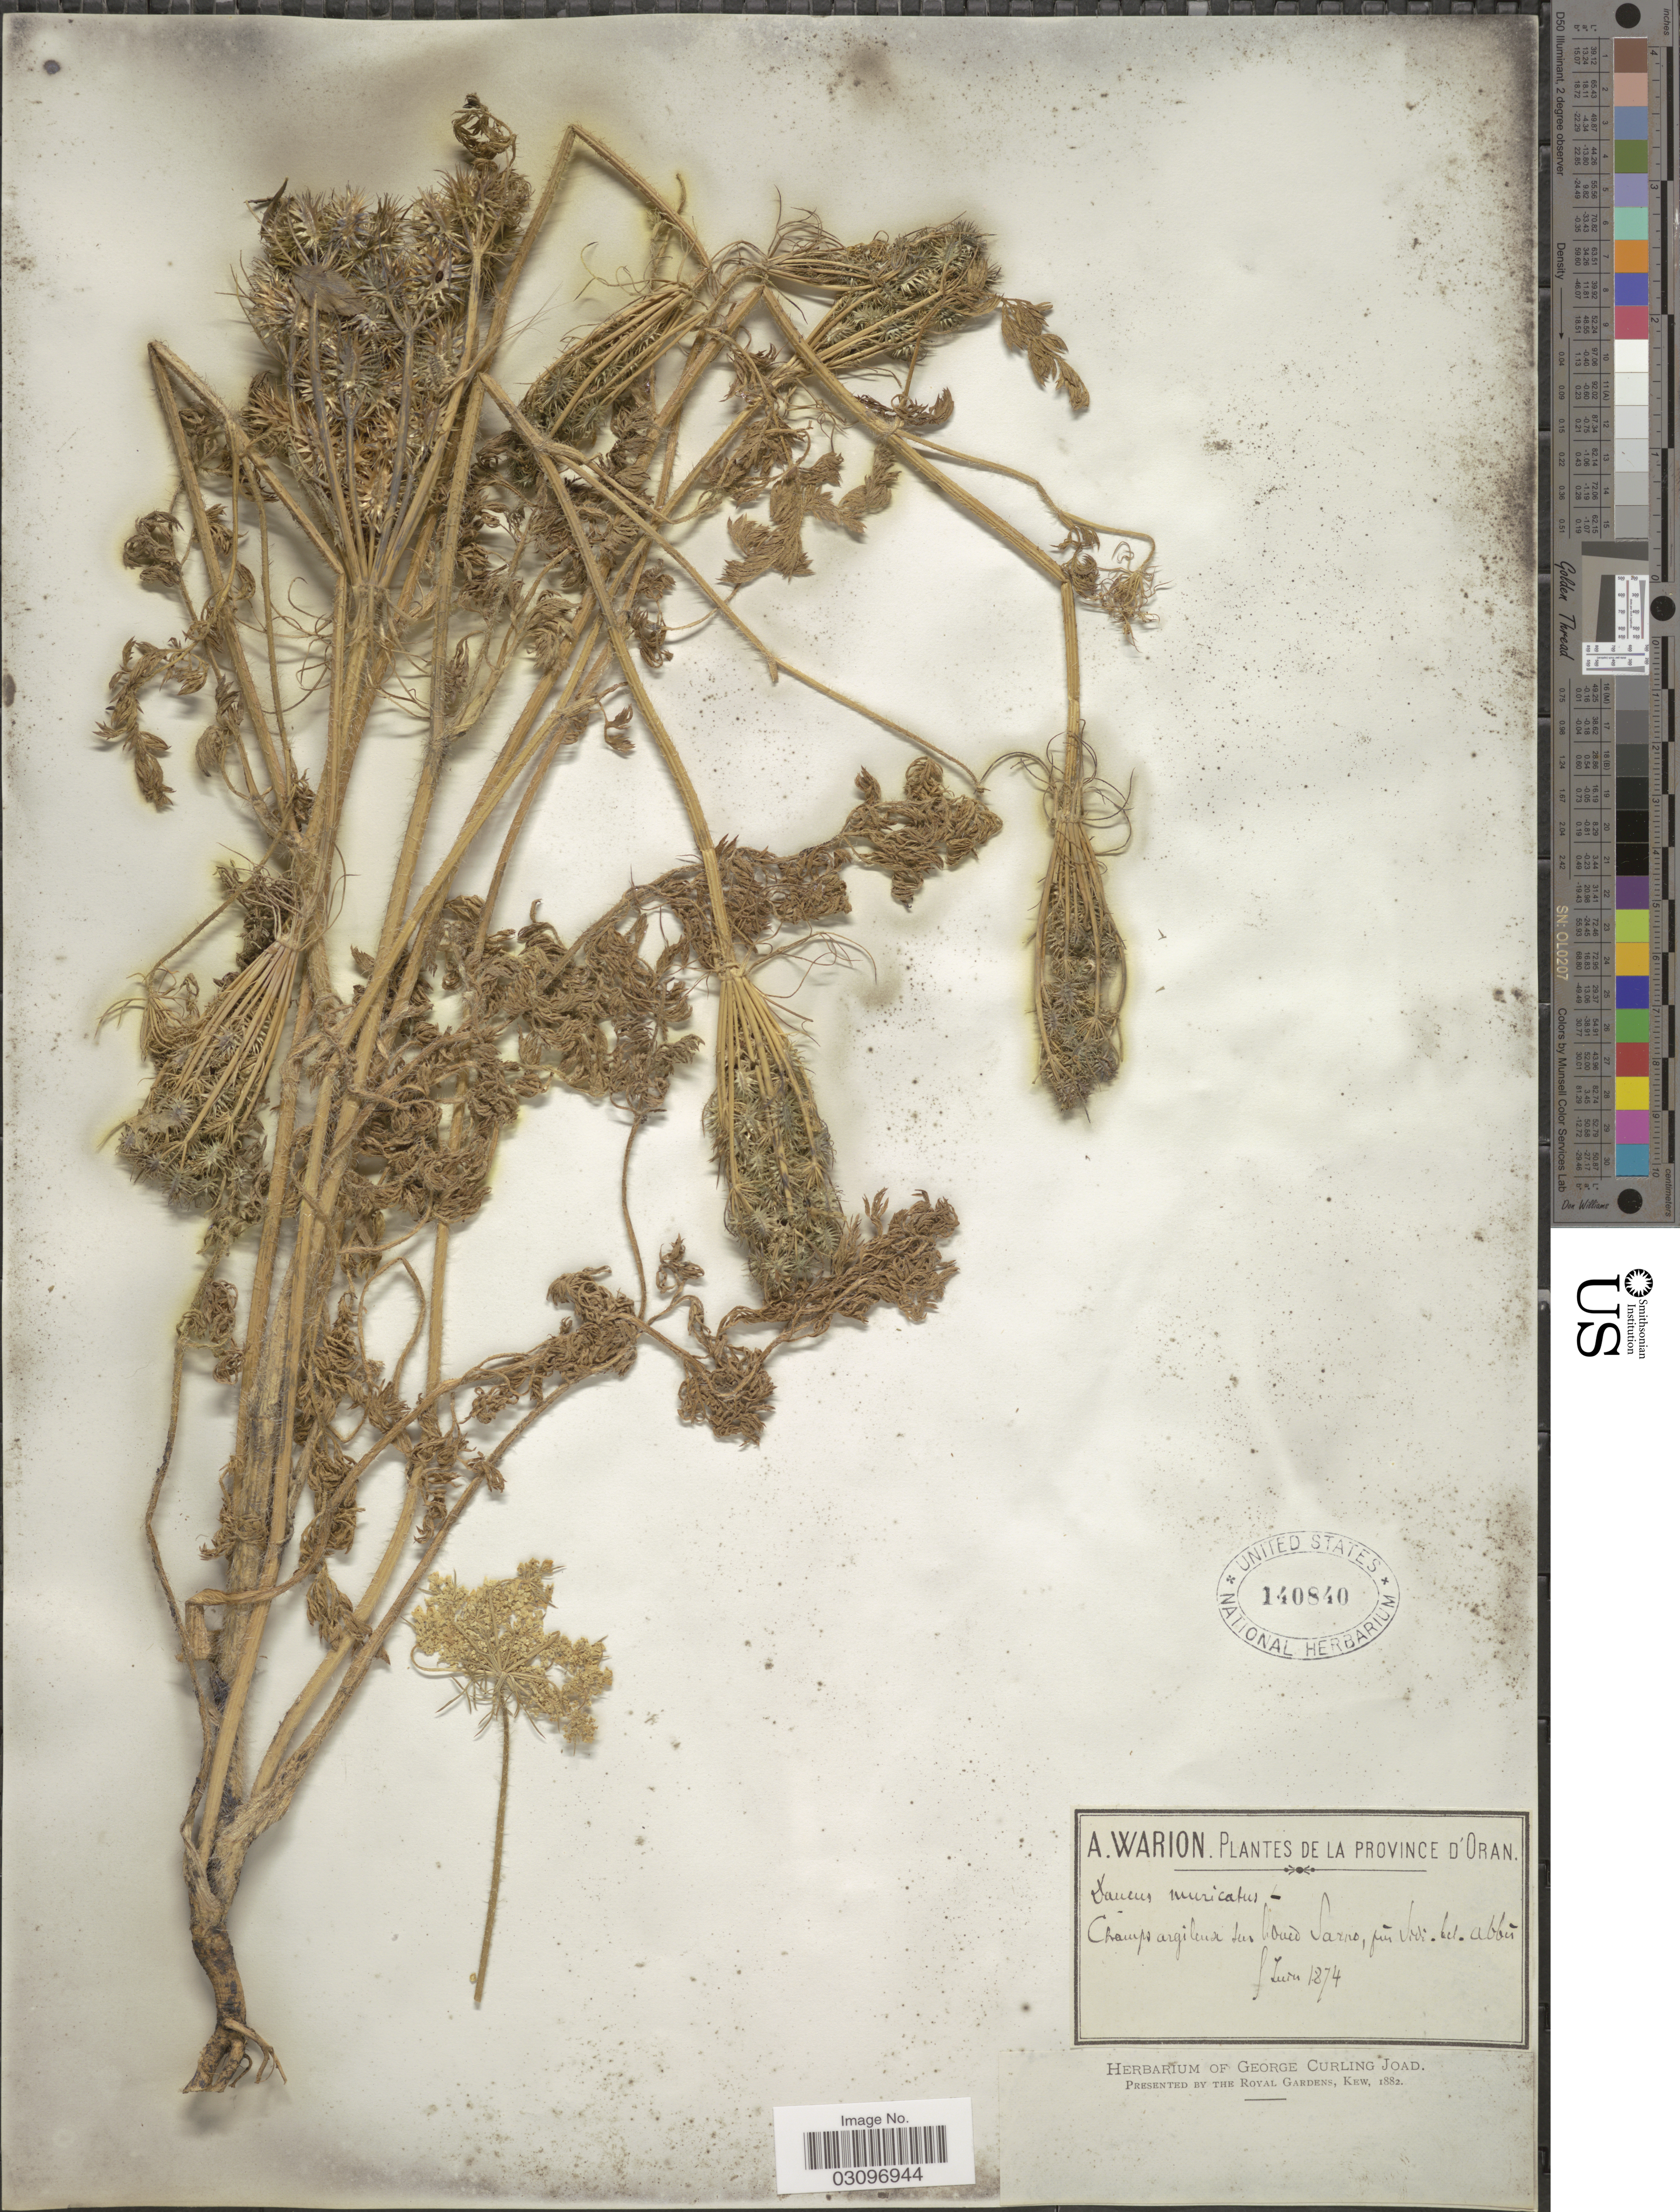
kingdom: Plantae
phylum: Tracheophyta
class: Magnoliopsida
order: Apiales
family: Apiaceae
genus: Daucus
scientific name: Daucus muricatus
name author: (L.) L.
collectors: A. Warion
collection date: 1874-06-05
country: Algeria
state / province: Oran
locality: Chamos argileux sur Goud Sarno, pres Sidi-bel-abbis.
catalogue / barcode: US 140840